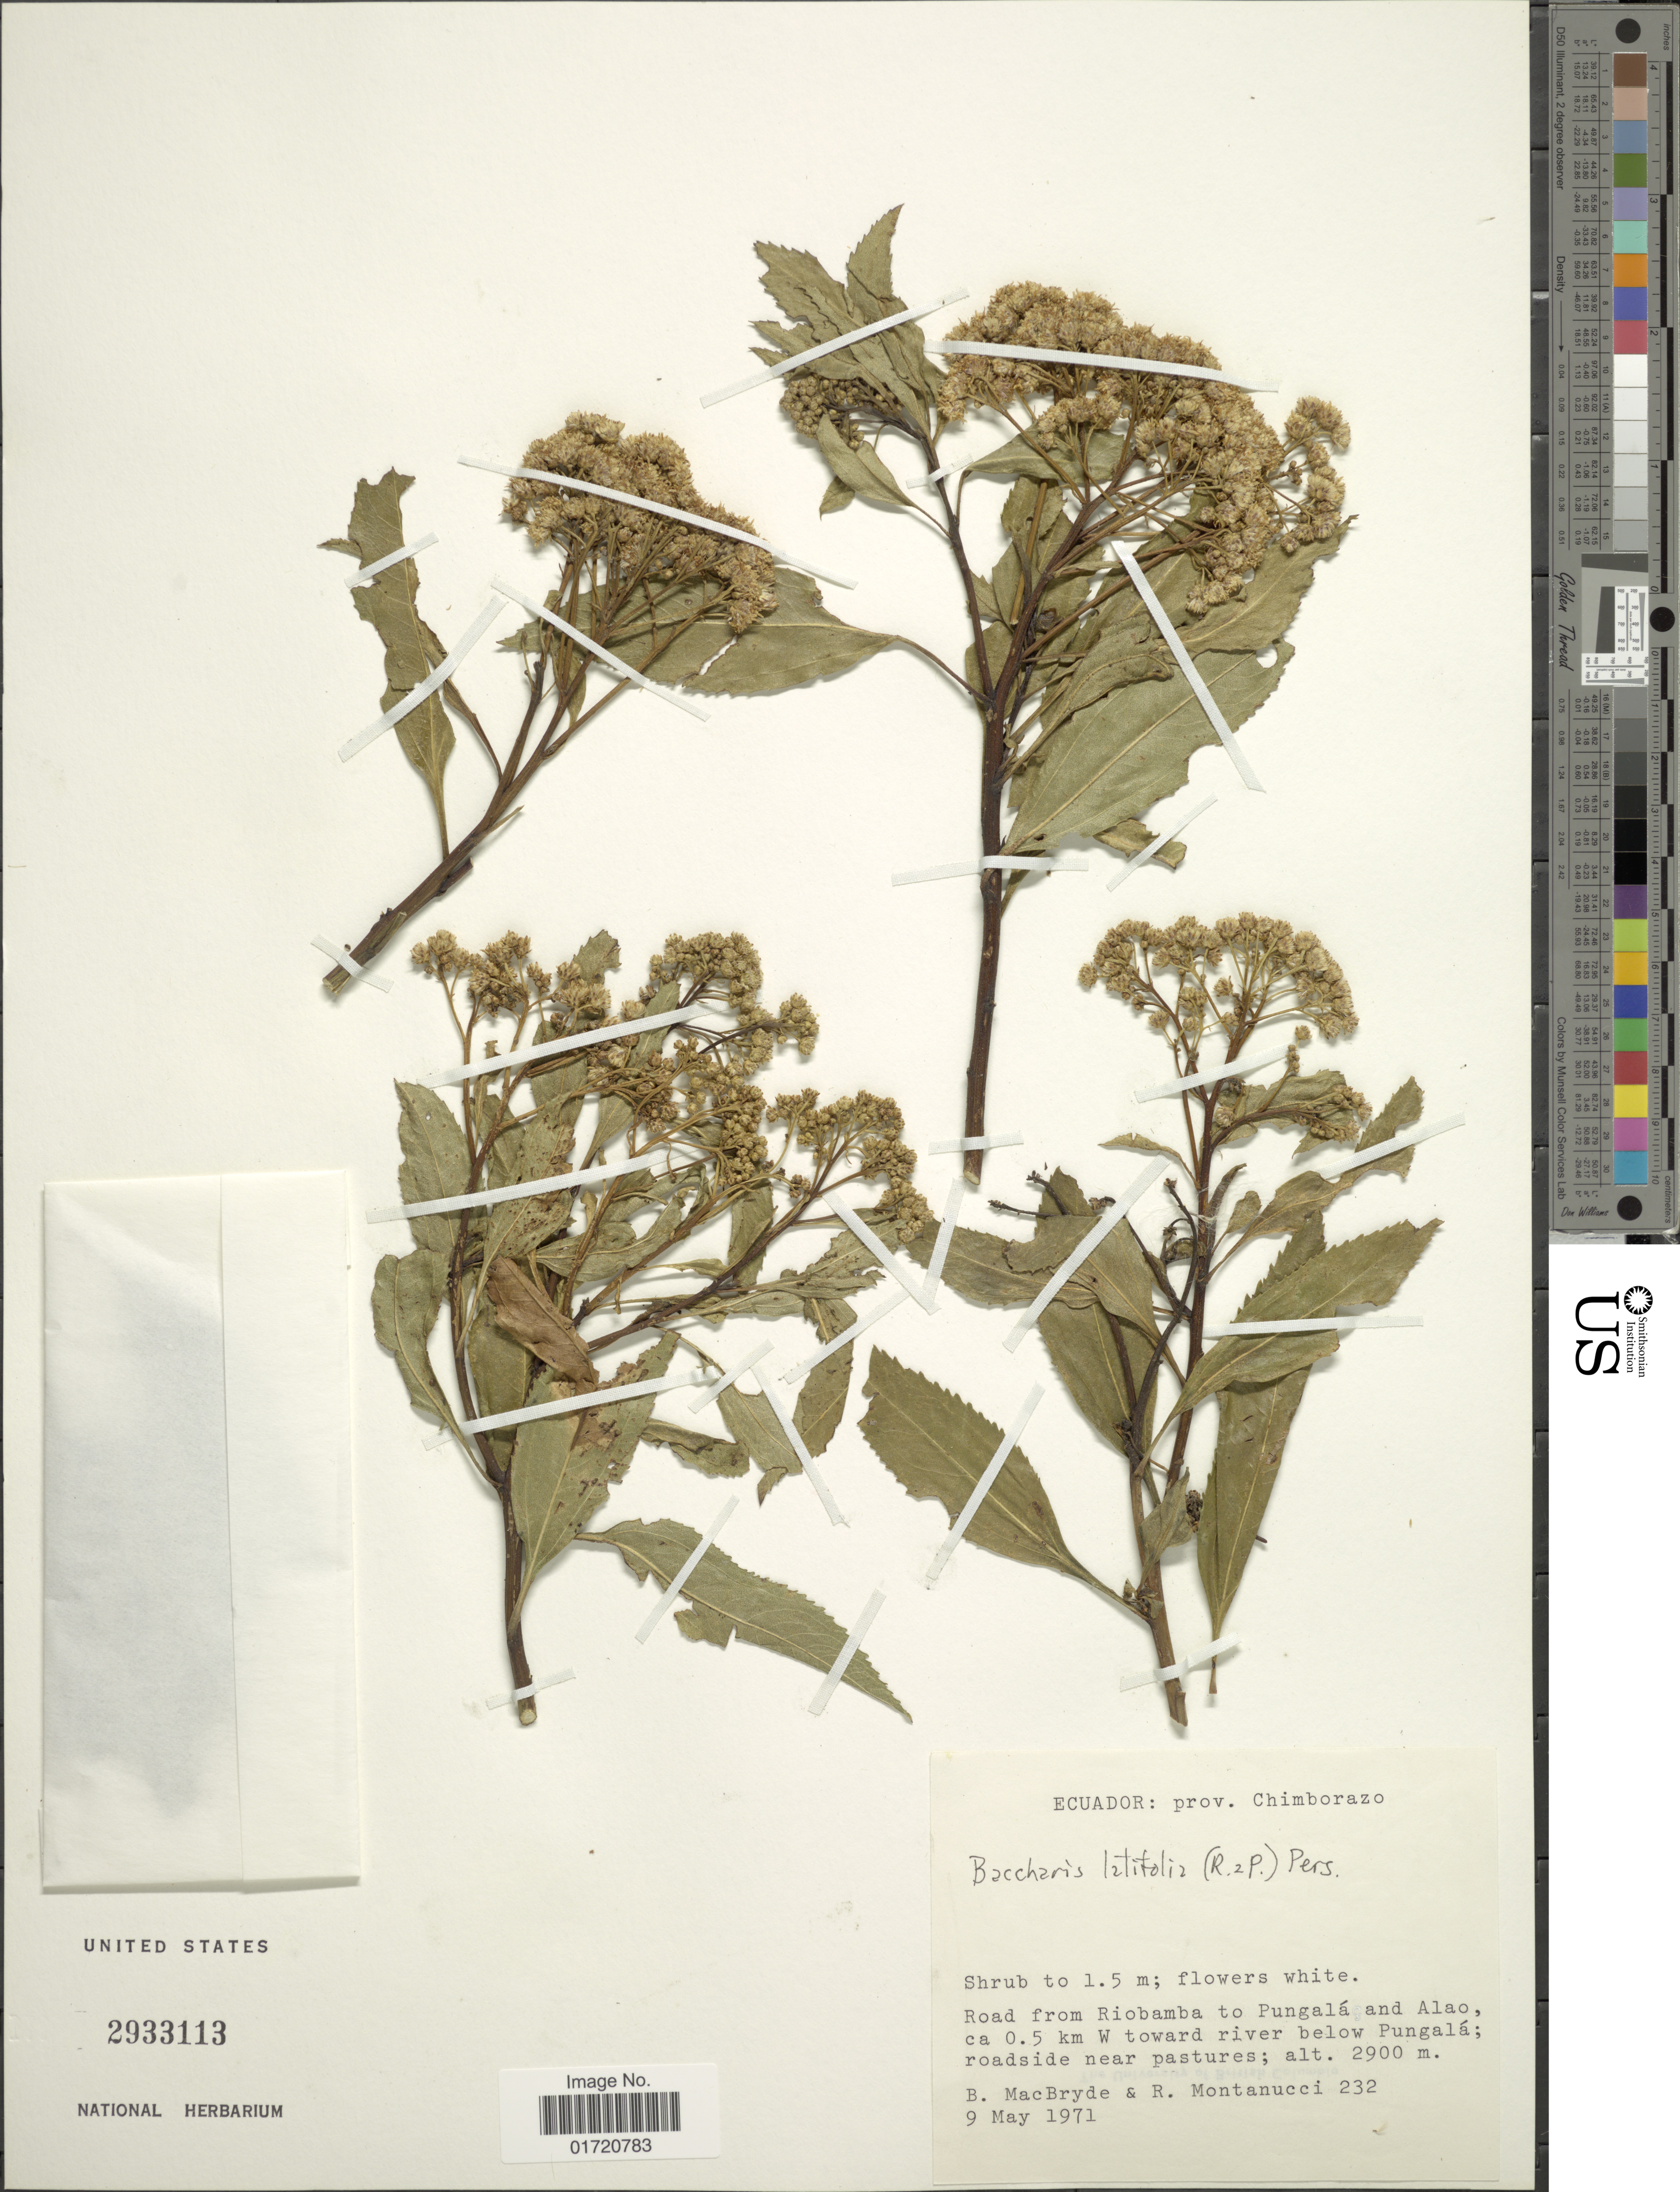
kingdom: Plantae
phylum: Tracheophyta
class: Magnoliopsida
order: Asterales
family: Asteraceae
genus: Baccharis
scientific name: Baccharis latifolia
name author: (Ruiz & Pav.) Pers.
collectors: B. MacBryde & R. Montanucci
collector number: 232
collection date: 1971-05-09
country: Ecuador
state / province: Chimborazo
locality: Road from Riobamba to Pungala and Alao, ca 0.5 km W toward river below Pungala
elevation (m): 2900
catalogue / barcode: US 2933113